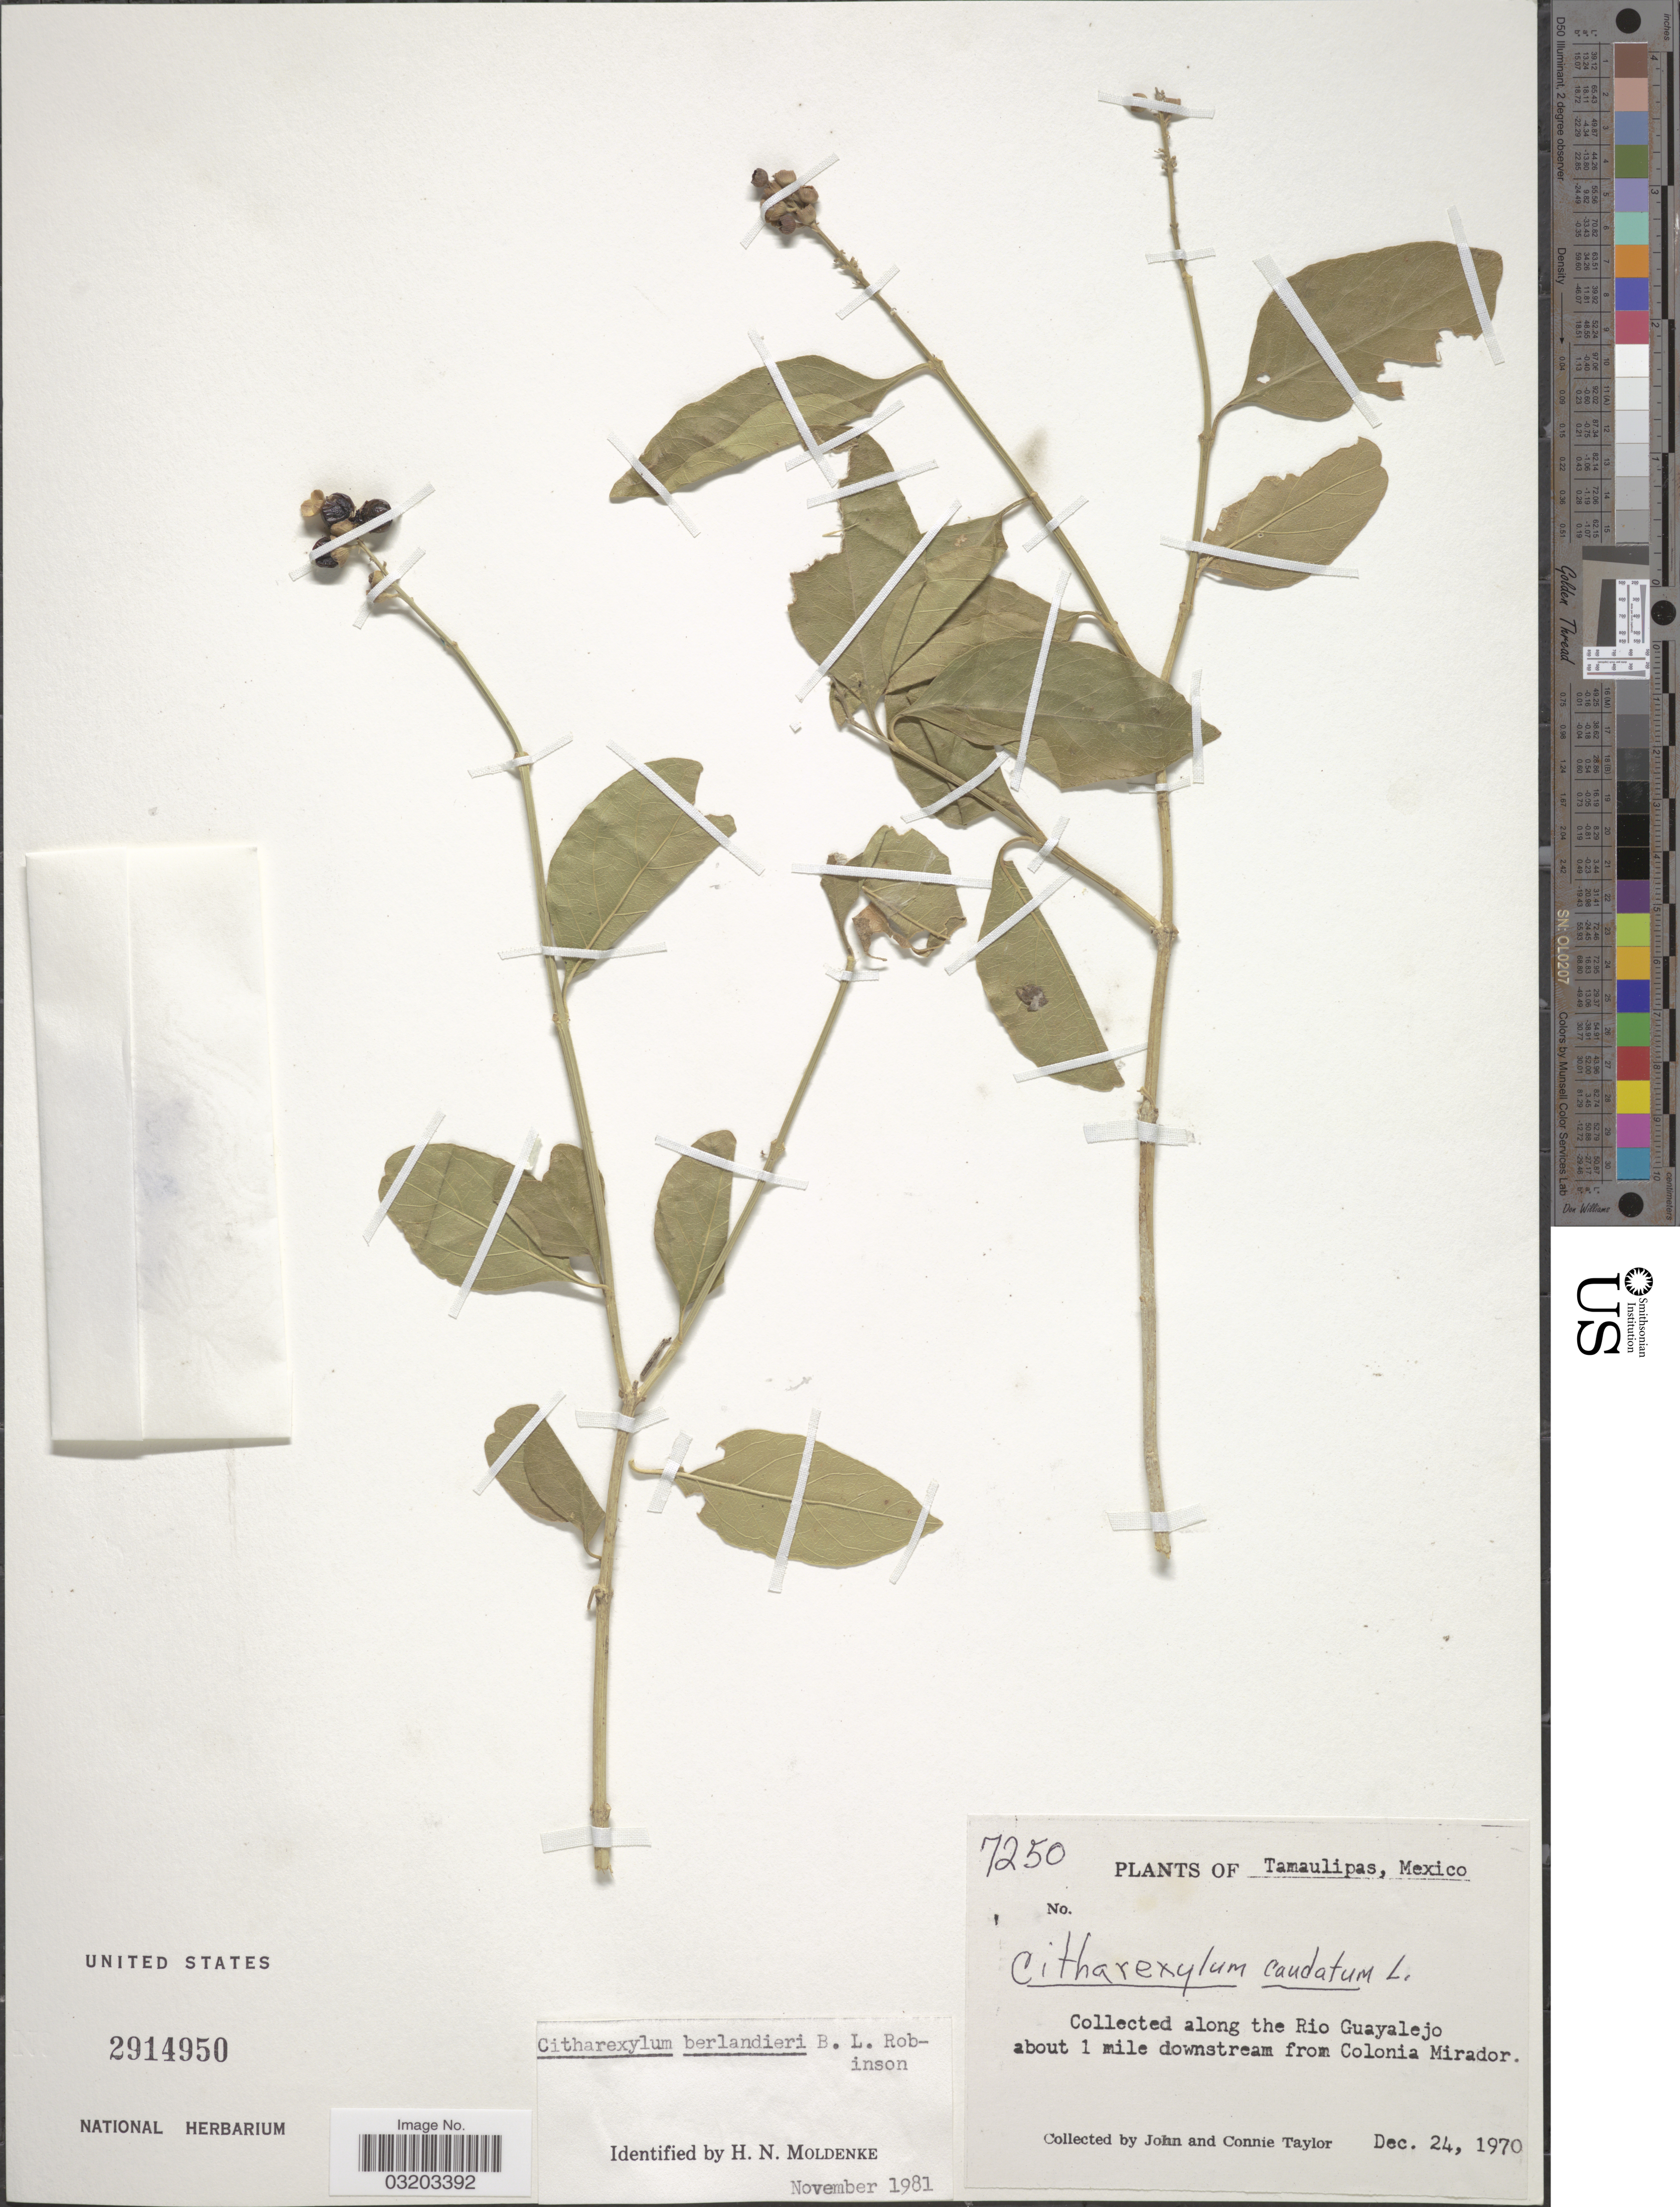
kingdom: Plantae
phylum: Tracheophyta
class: Magnoliopsida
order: Lamiales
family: Verbenaceae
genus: Citharexylum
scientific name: Citharexylum berlandieri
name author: B.L. Rob.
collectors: J. Taylor & C. Taylor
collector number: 7250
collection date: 1970-12-24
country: Mexico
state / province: Tamaulipas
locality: Along the Rio Guayalejo about 1 mile downstream from Colonia Mirador.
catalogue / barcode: US 2914950